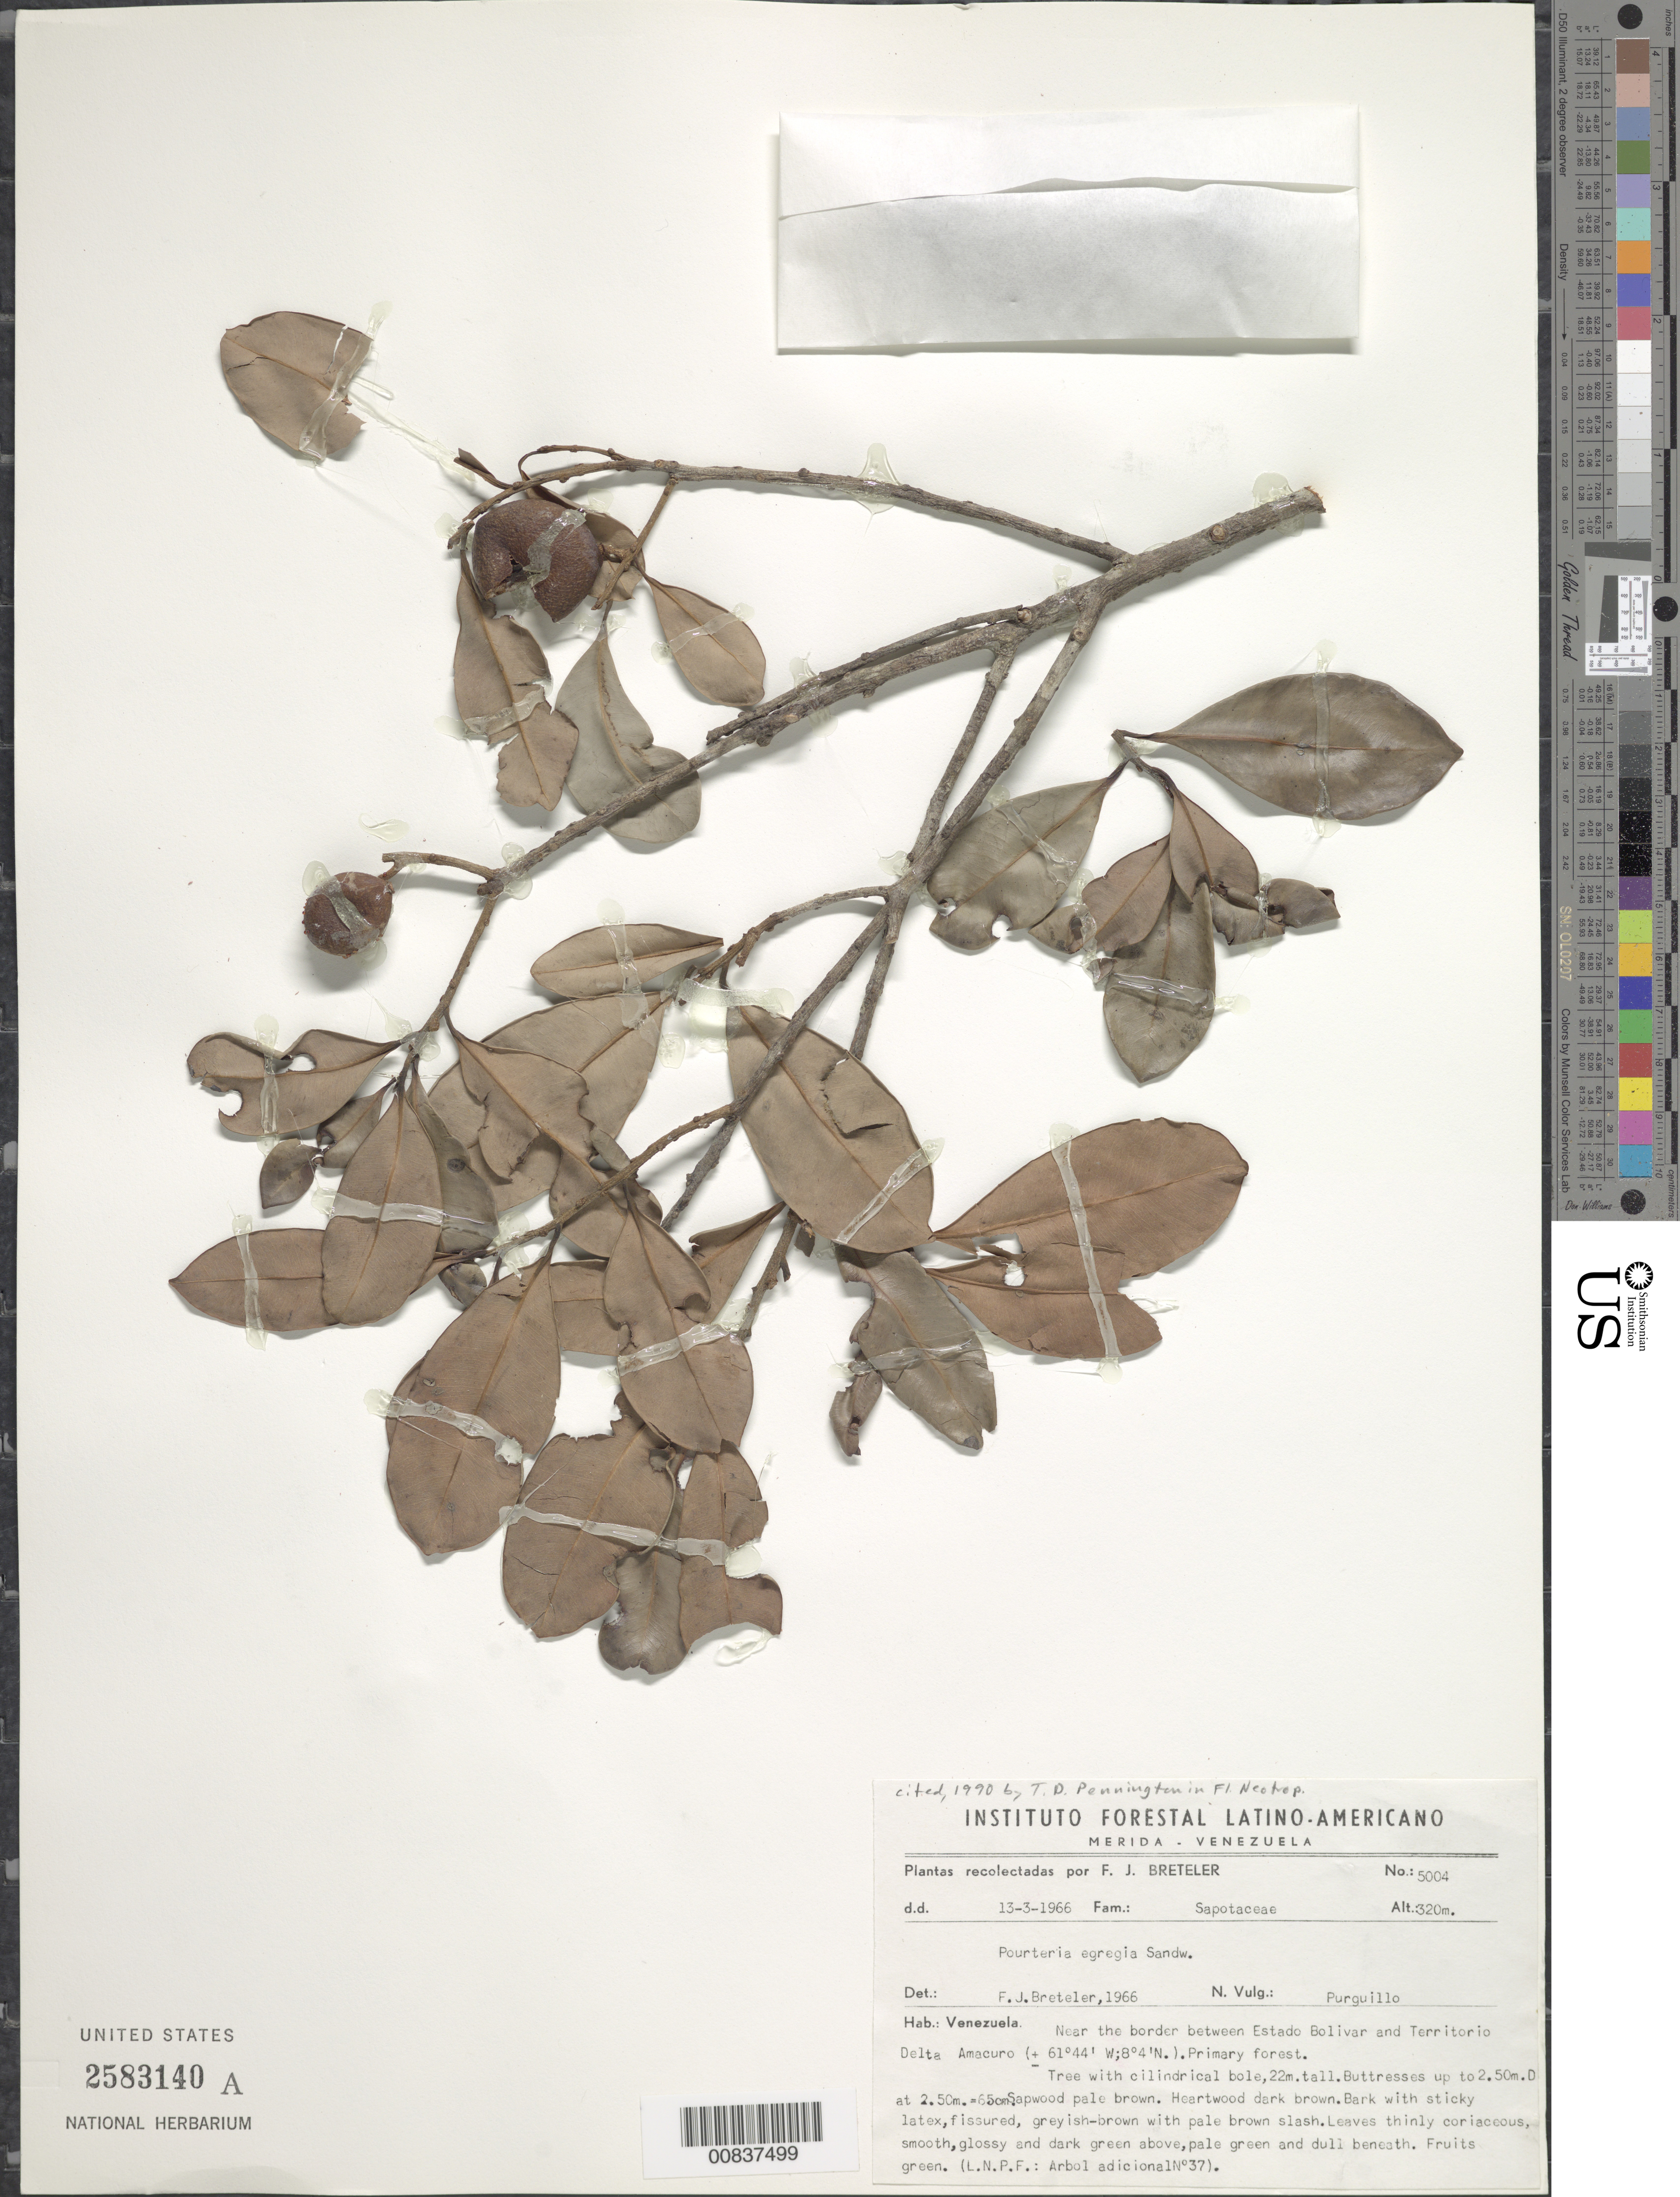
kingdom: Plantae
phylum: Tracheophyta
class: Magnoliopsida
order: Ericales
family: Sapotaceae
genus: Pouteria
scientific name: Pouteria egregia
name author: Sandwith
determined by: Breteler, F. J.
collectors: F. J. Breteler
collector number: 5004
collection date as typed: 13-Mar-66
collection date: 1966-03-13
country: Venezuela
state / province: Delta Amacuro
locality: Río Grande o Toro, near border between Estado Bolívar and Territorío Delta Amacuro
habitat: Primary forest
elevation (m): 320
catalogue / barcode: US 2583140A